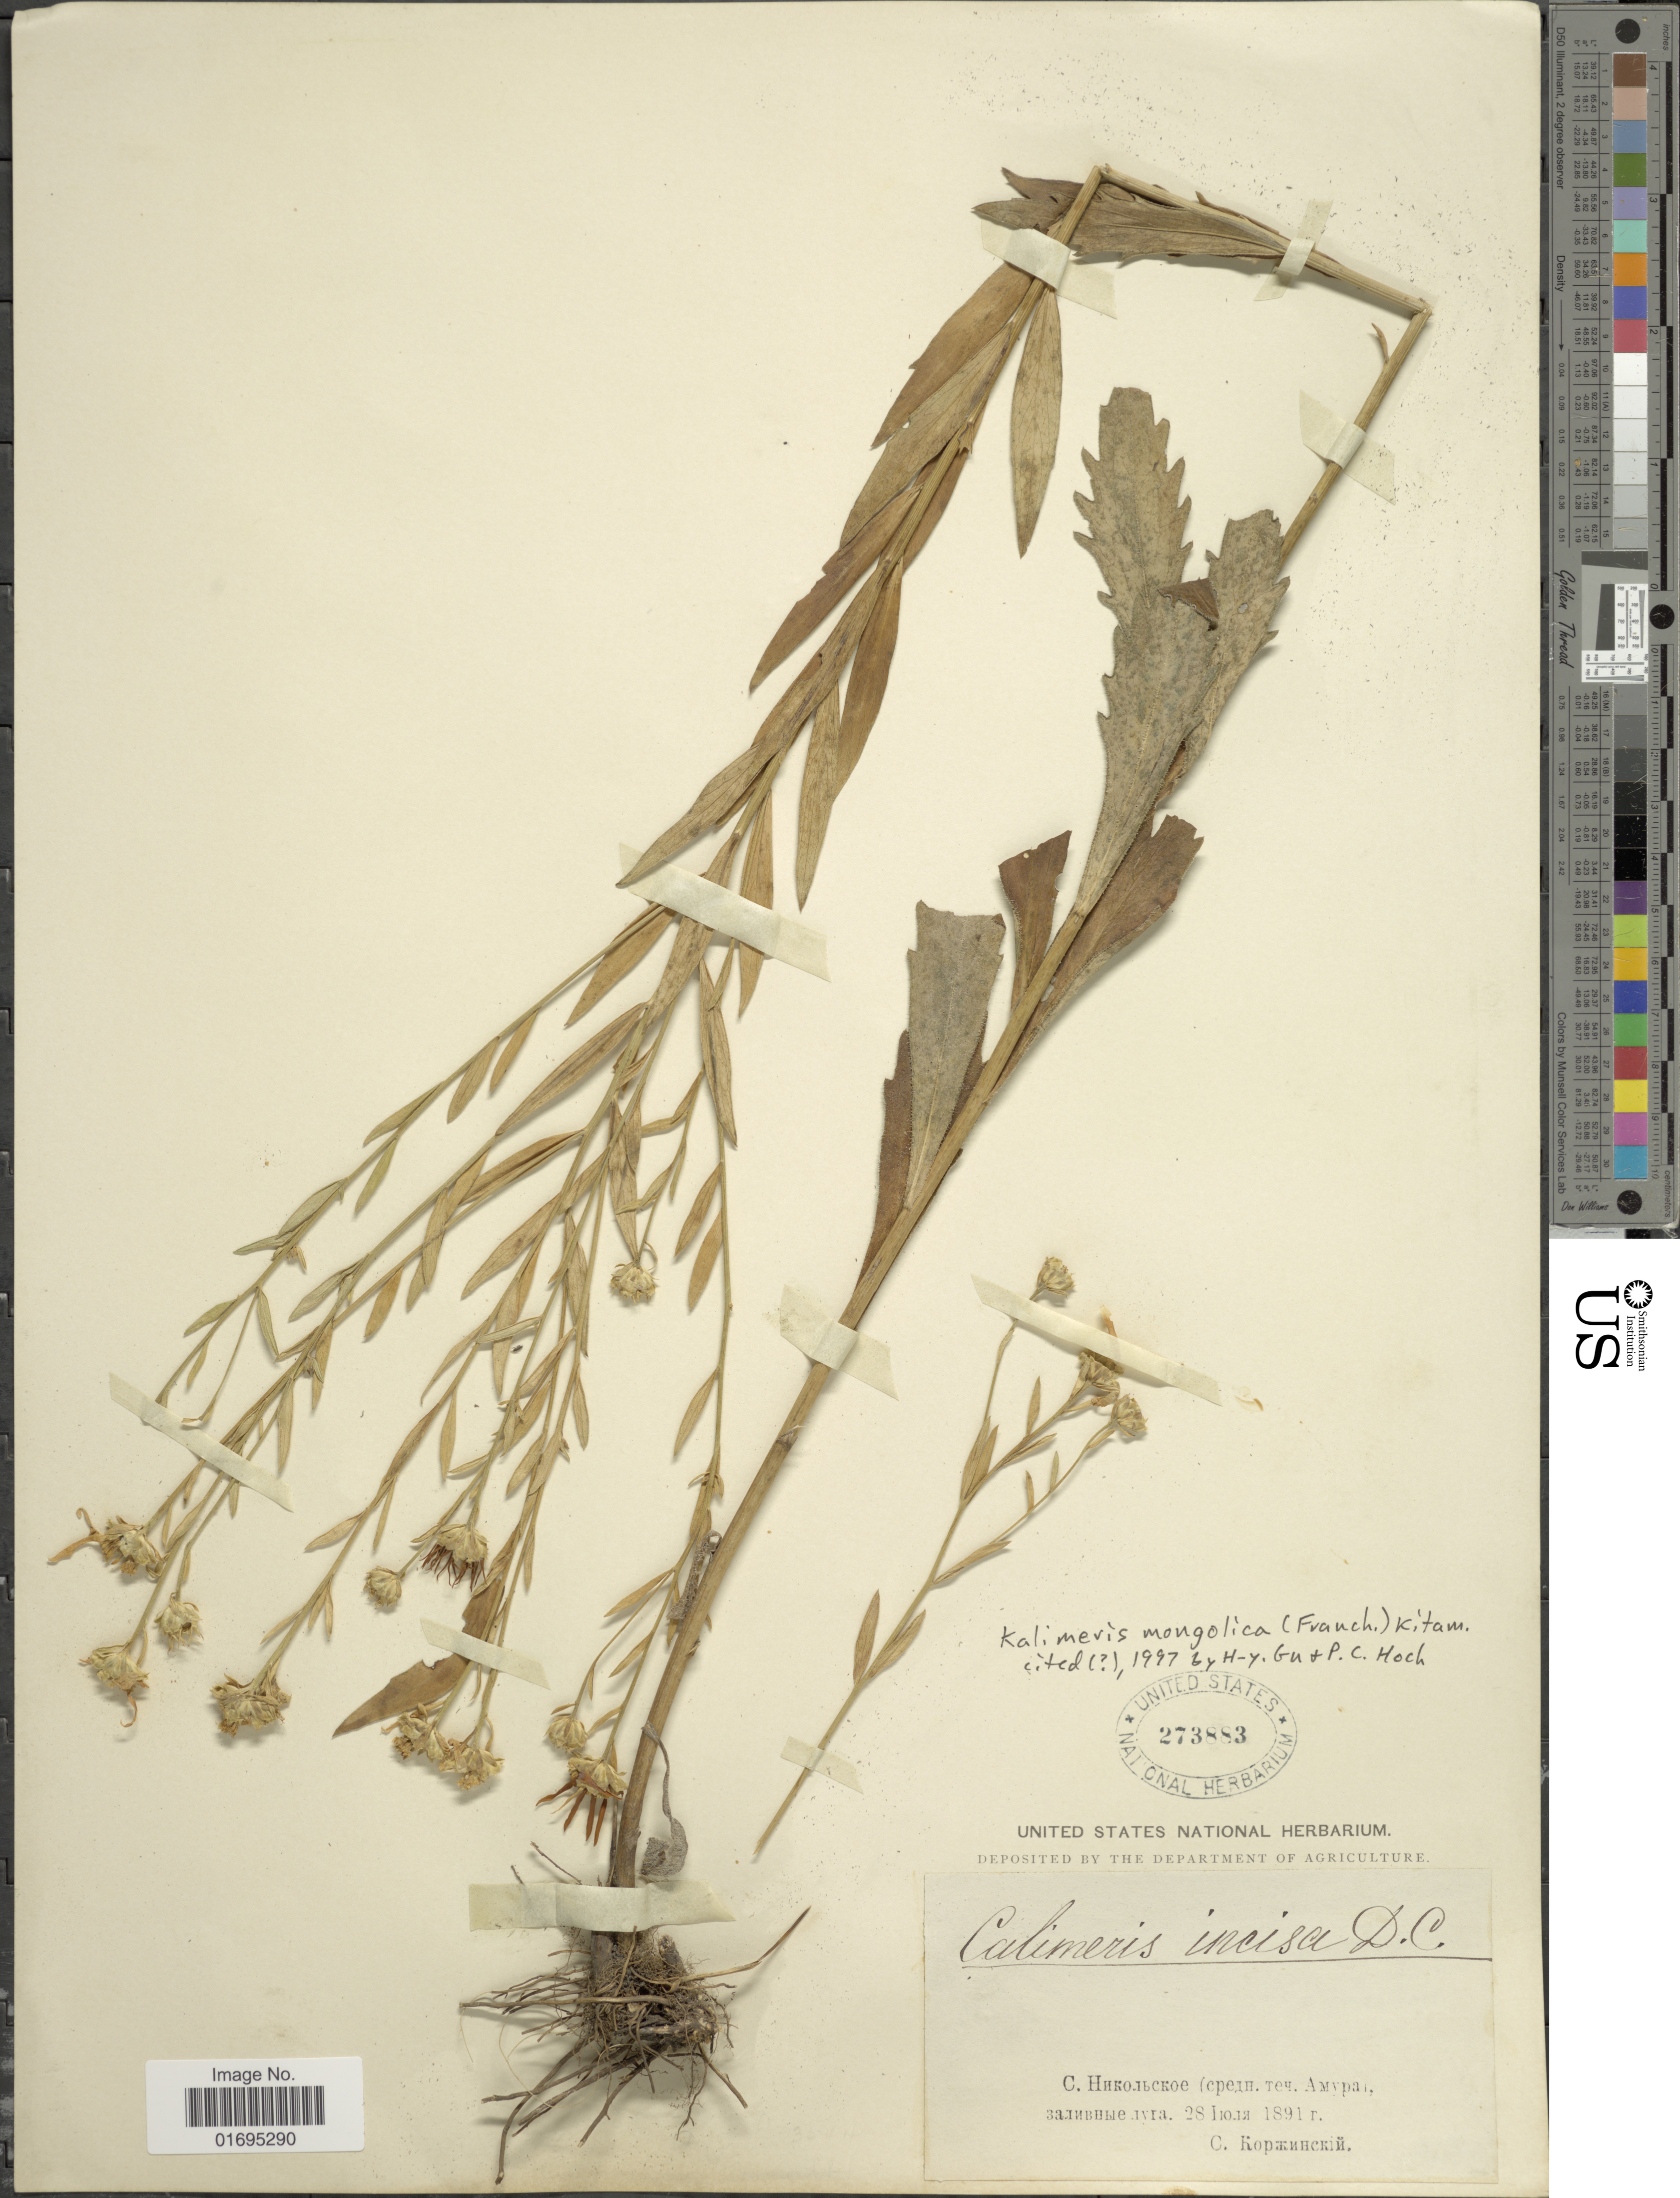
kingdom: Plantae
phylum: Tracheophyta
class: Magnoliopsida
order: Asterales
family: Asteraceae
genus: Kalimeris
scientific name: Kalimeris mongolica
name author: (Franch.) Kitam.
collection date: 1891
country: Russian Federation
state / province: Khabarovsk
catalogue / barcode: US 273883